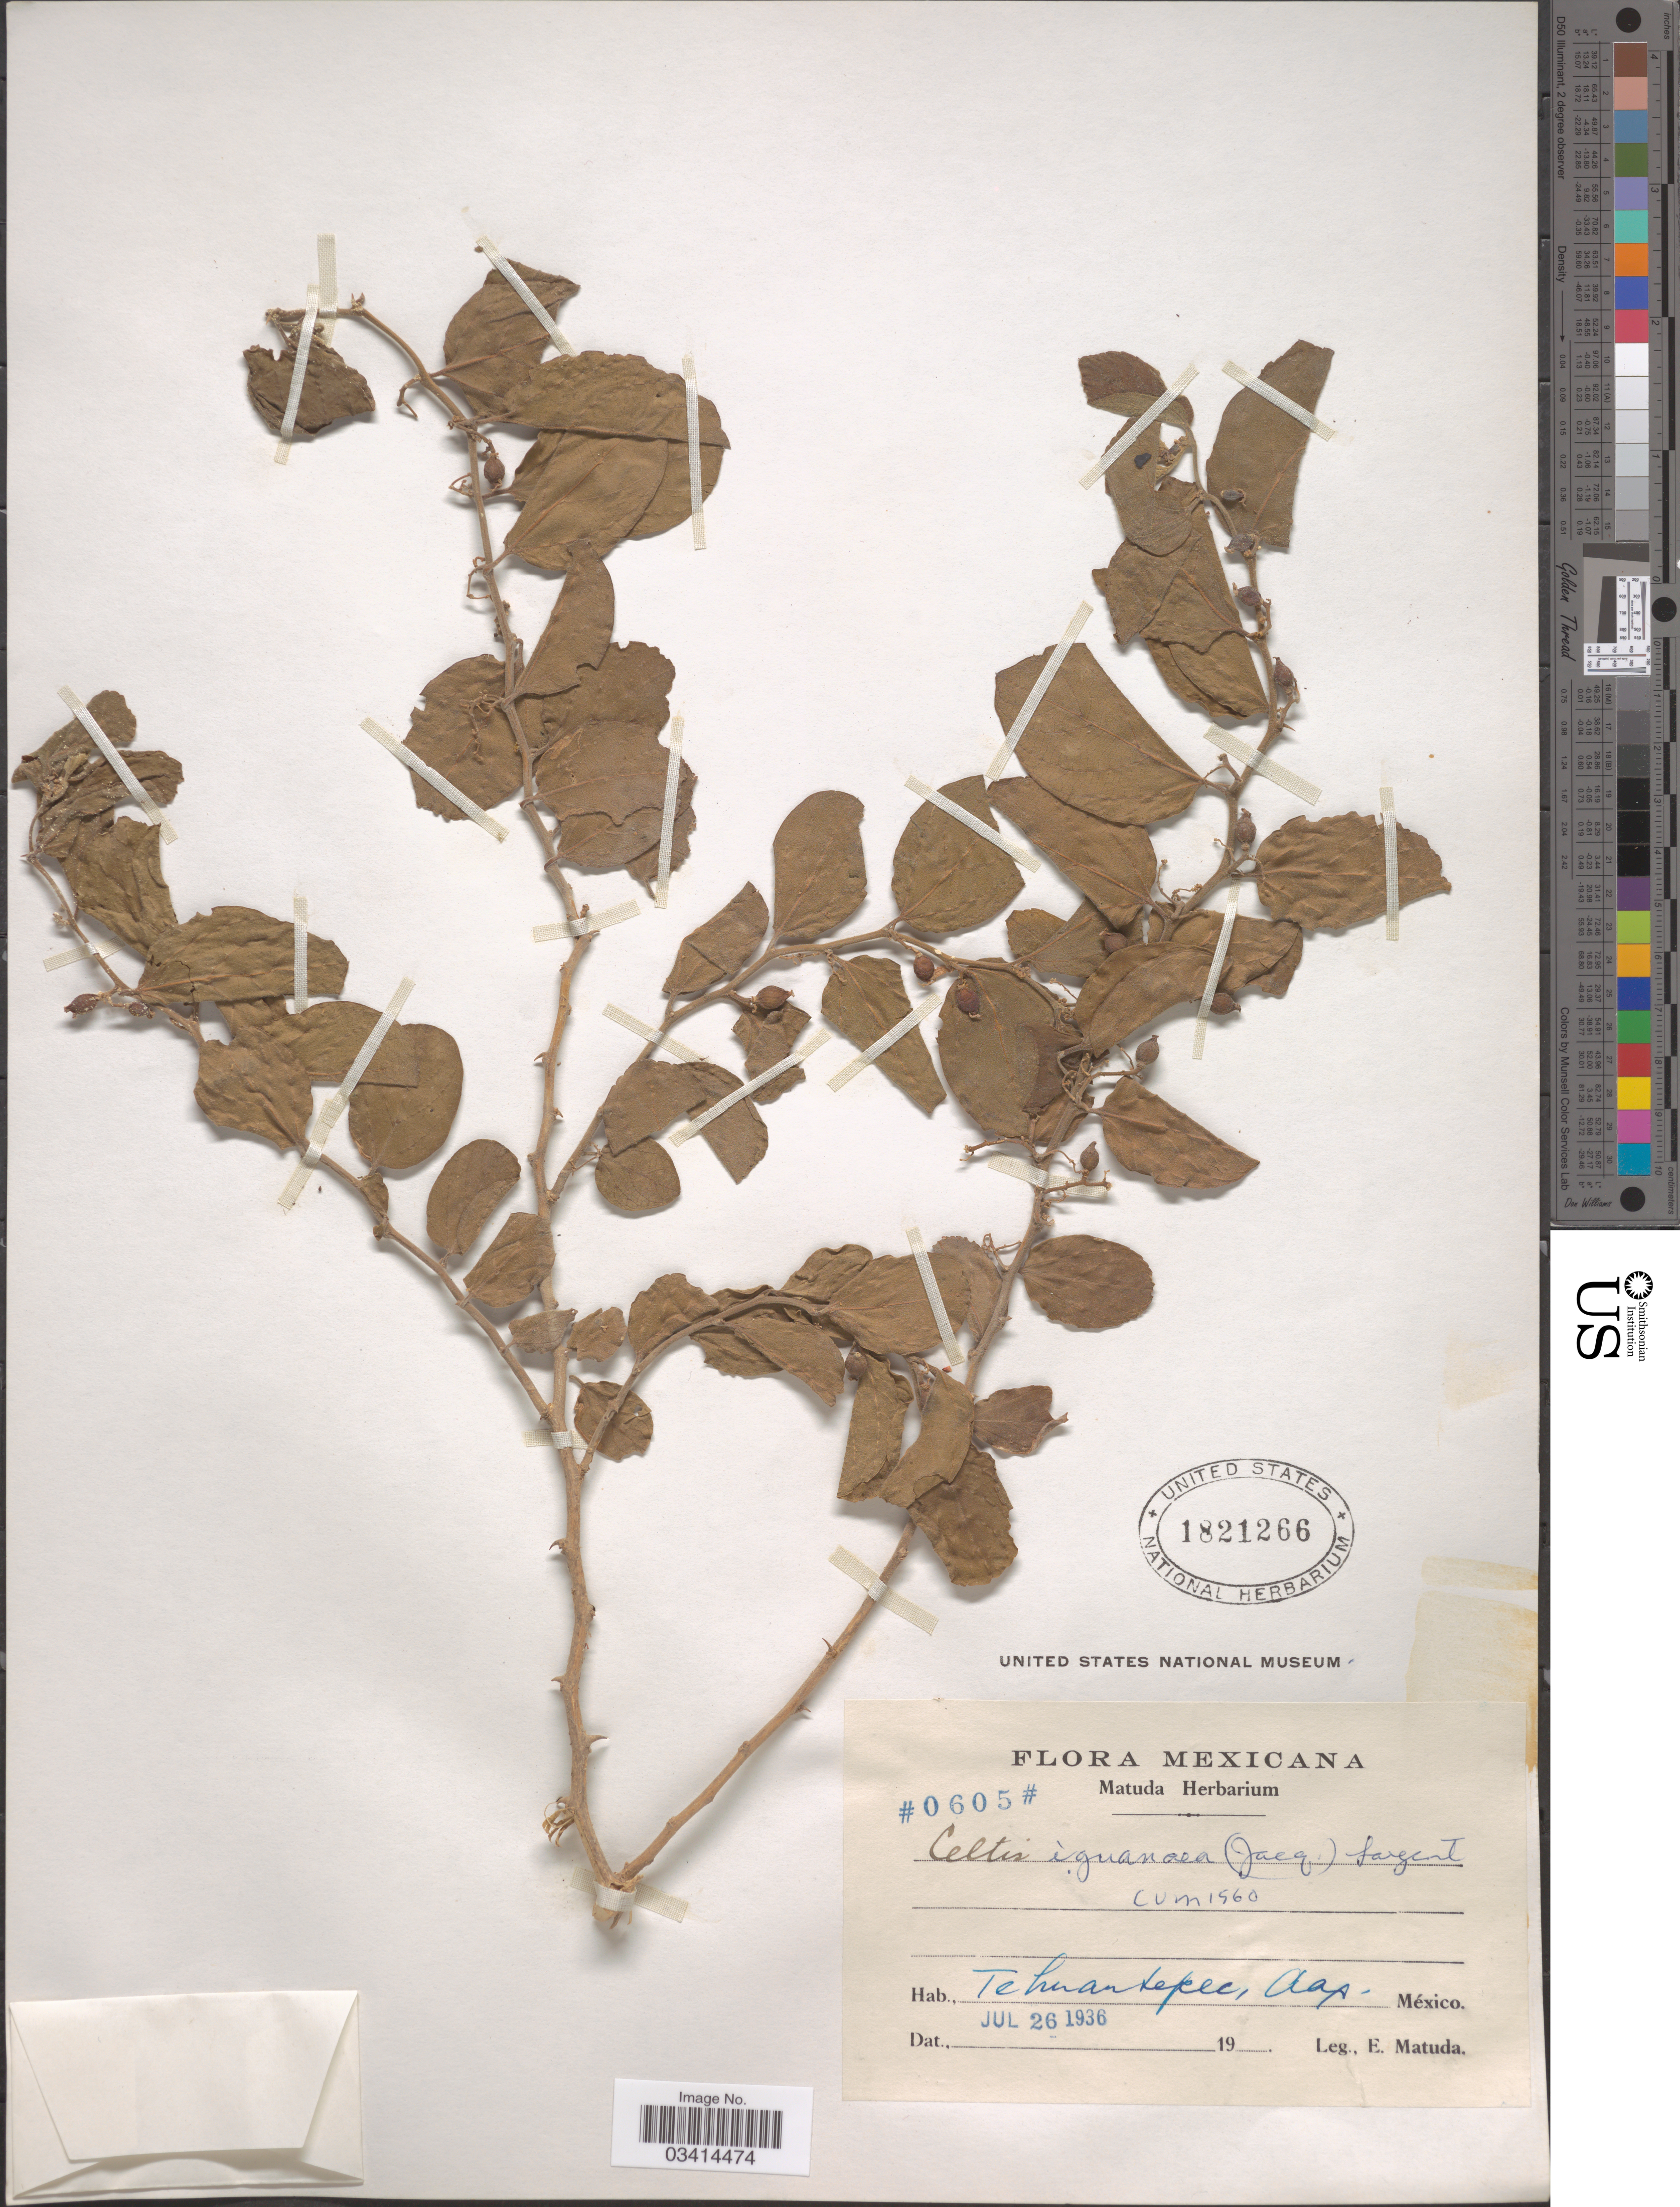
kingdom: Plantae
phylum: Tracheophyta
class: Magnoliopsida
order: Rosales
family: Cannabaceae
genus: Celtis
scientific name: Celtis iguanaea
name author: (Jacq.) Sarg.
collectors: E. Matuda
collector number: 0605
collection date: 1936-07-26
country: Mexico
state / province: Oaxaca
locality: Tehuantepec.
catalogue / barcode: US 1821266